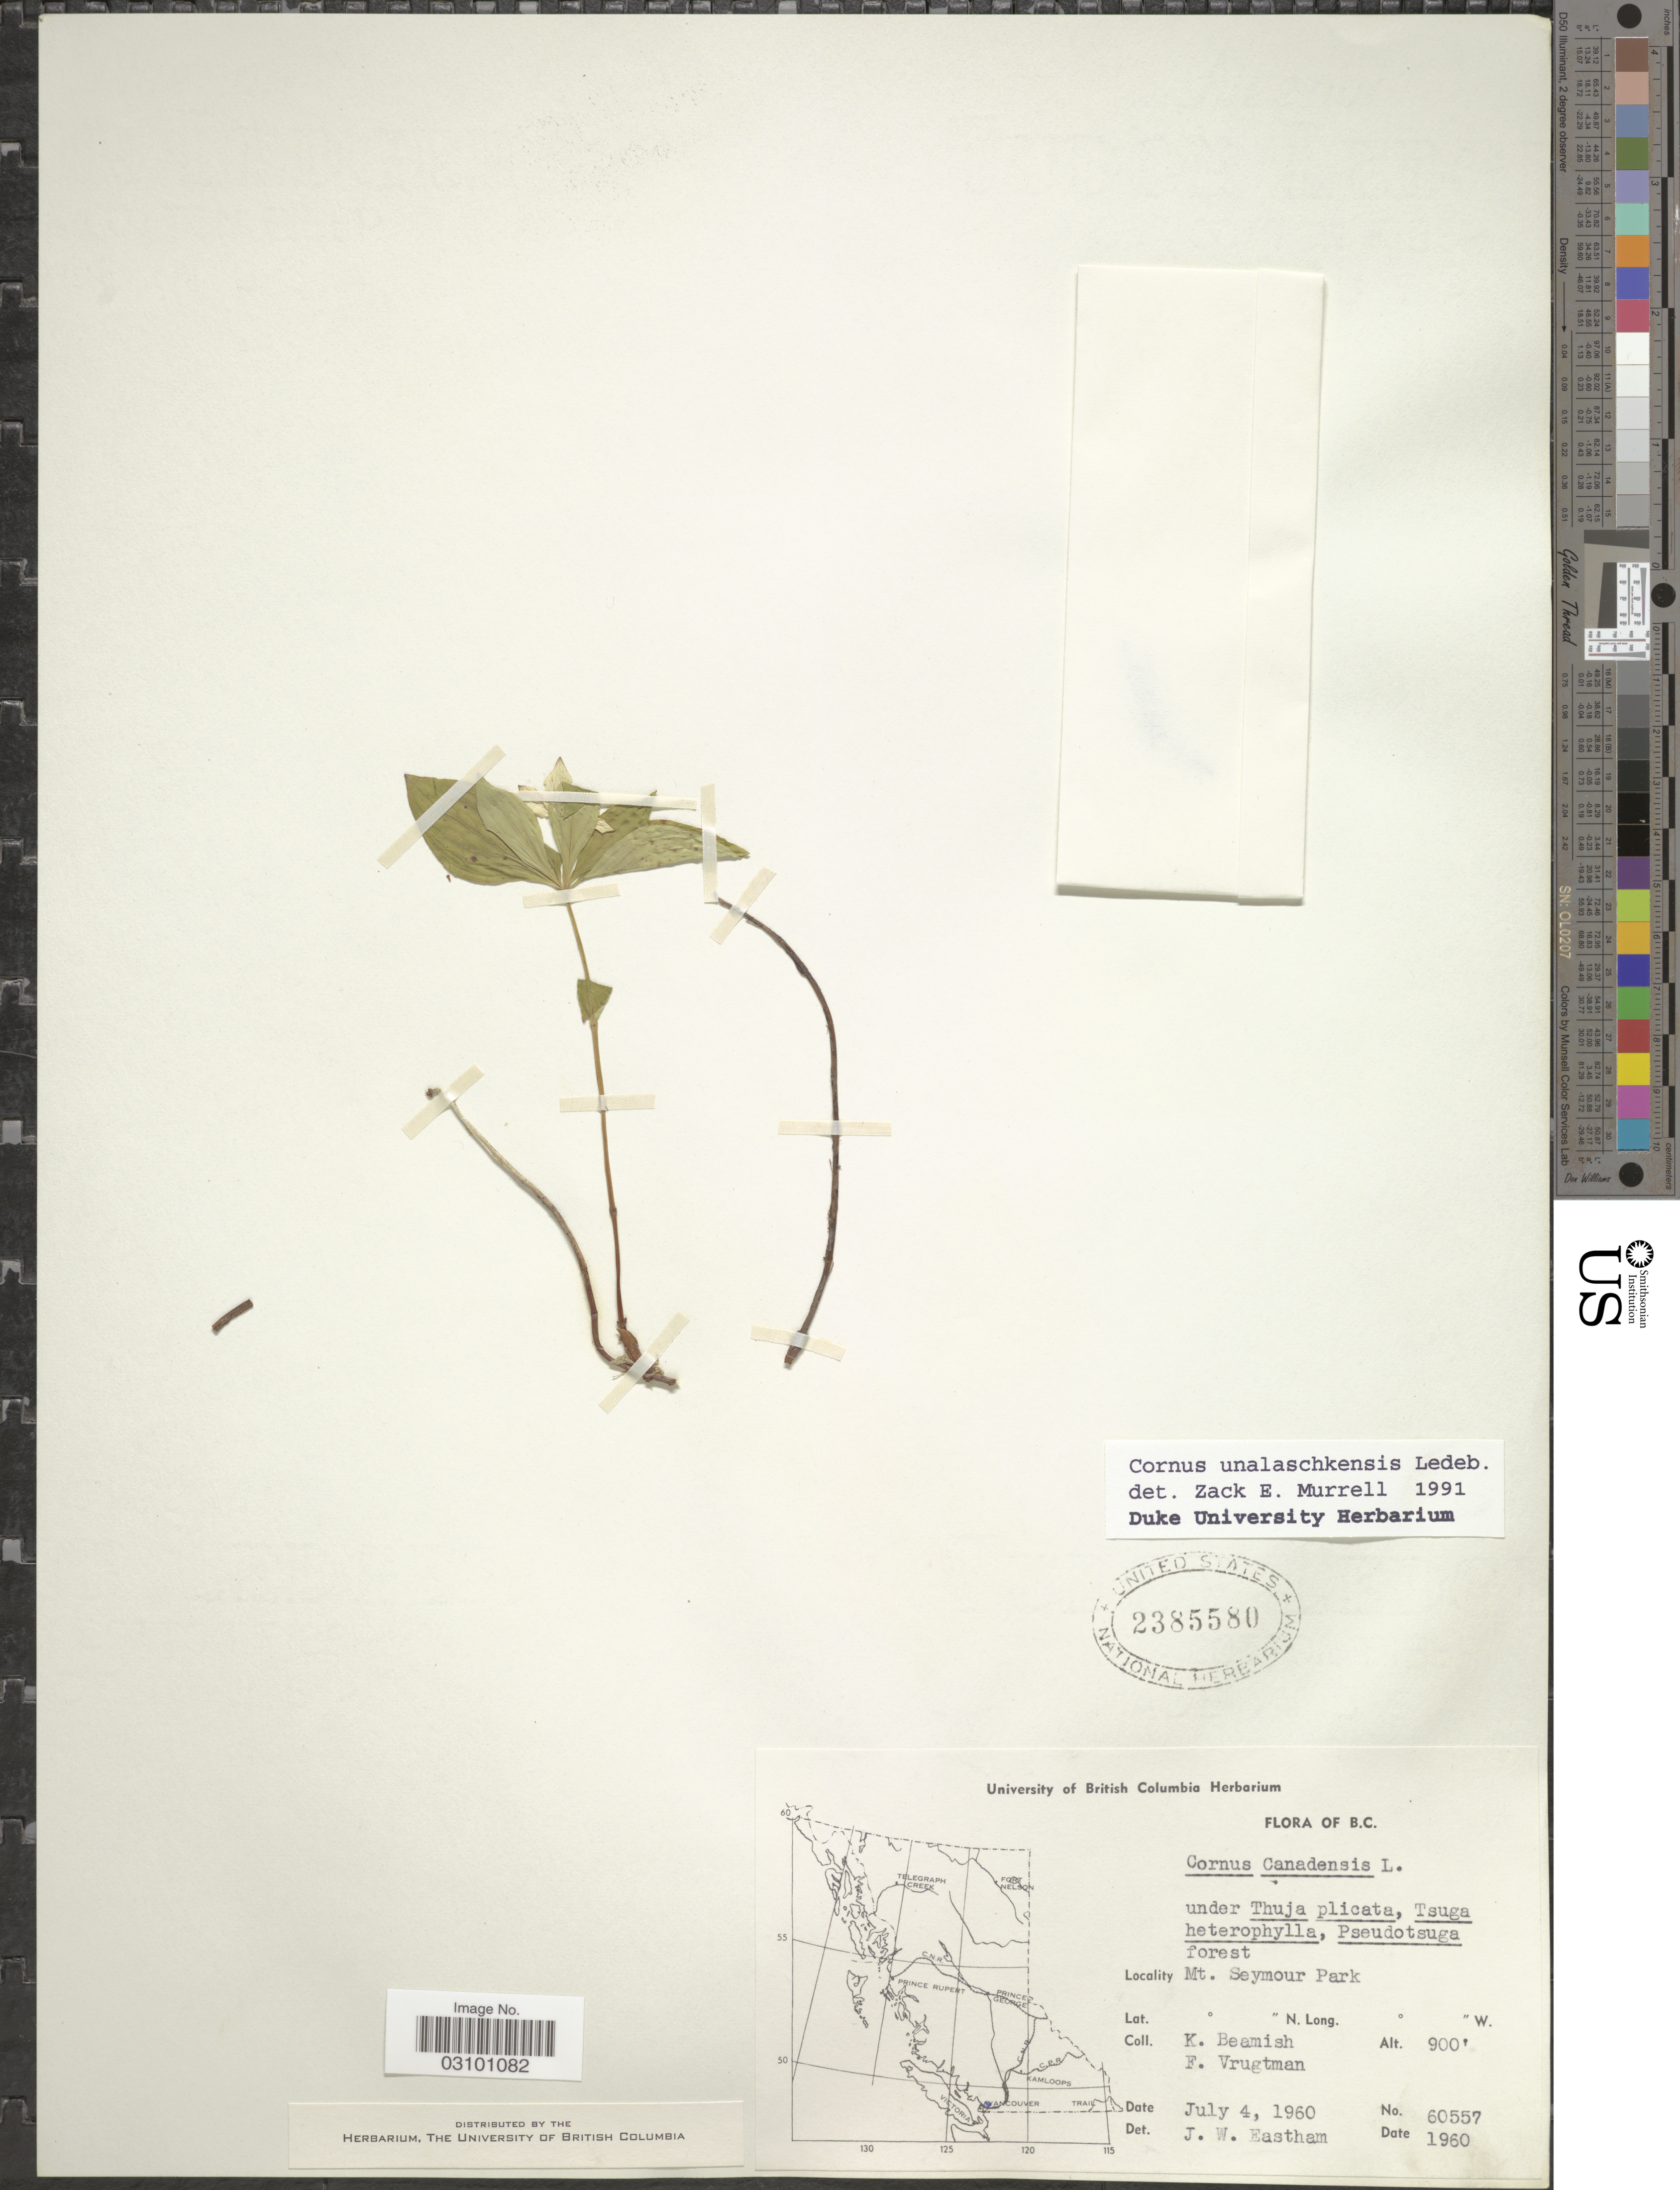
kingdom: Plantae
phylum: Tracheophyta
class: Magnoliopsida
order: Cornales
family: Cornaceae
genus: Cornus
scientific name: Cornus unalaschkensis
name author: Ledeb.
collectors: K. Beamish & F. Vrugtman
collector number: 60557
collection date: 1960-07-04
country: Canada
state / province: British Columbia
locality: Mt. Seymour Park.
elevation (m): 274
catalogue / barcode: US 2385580